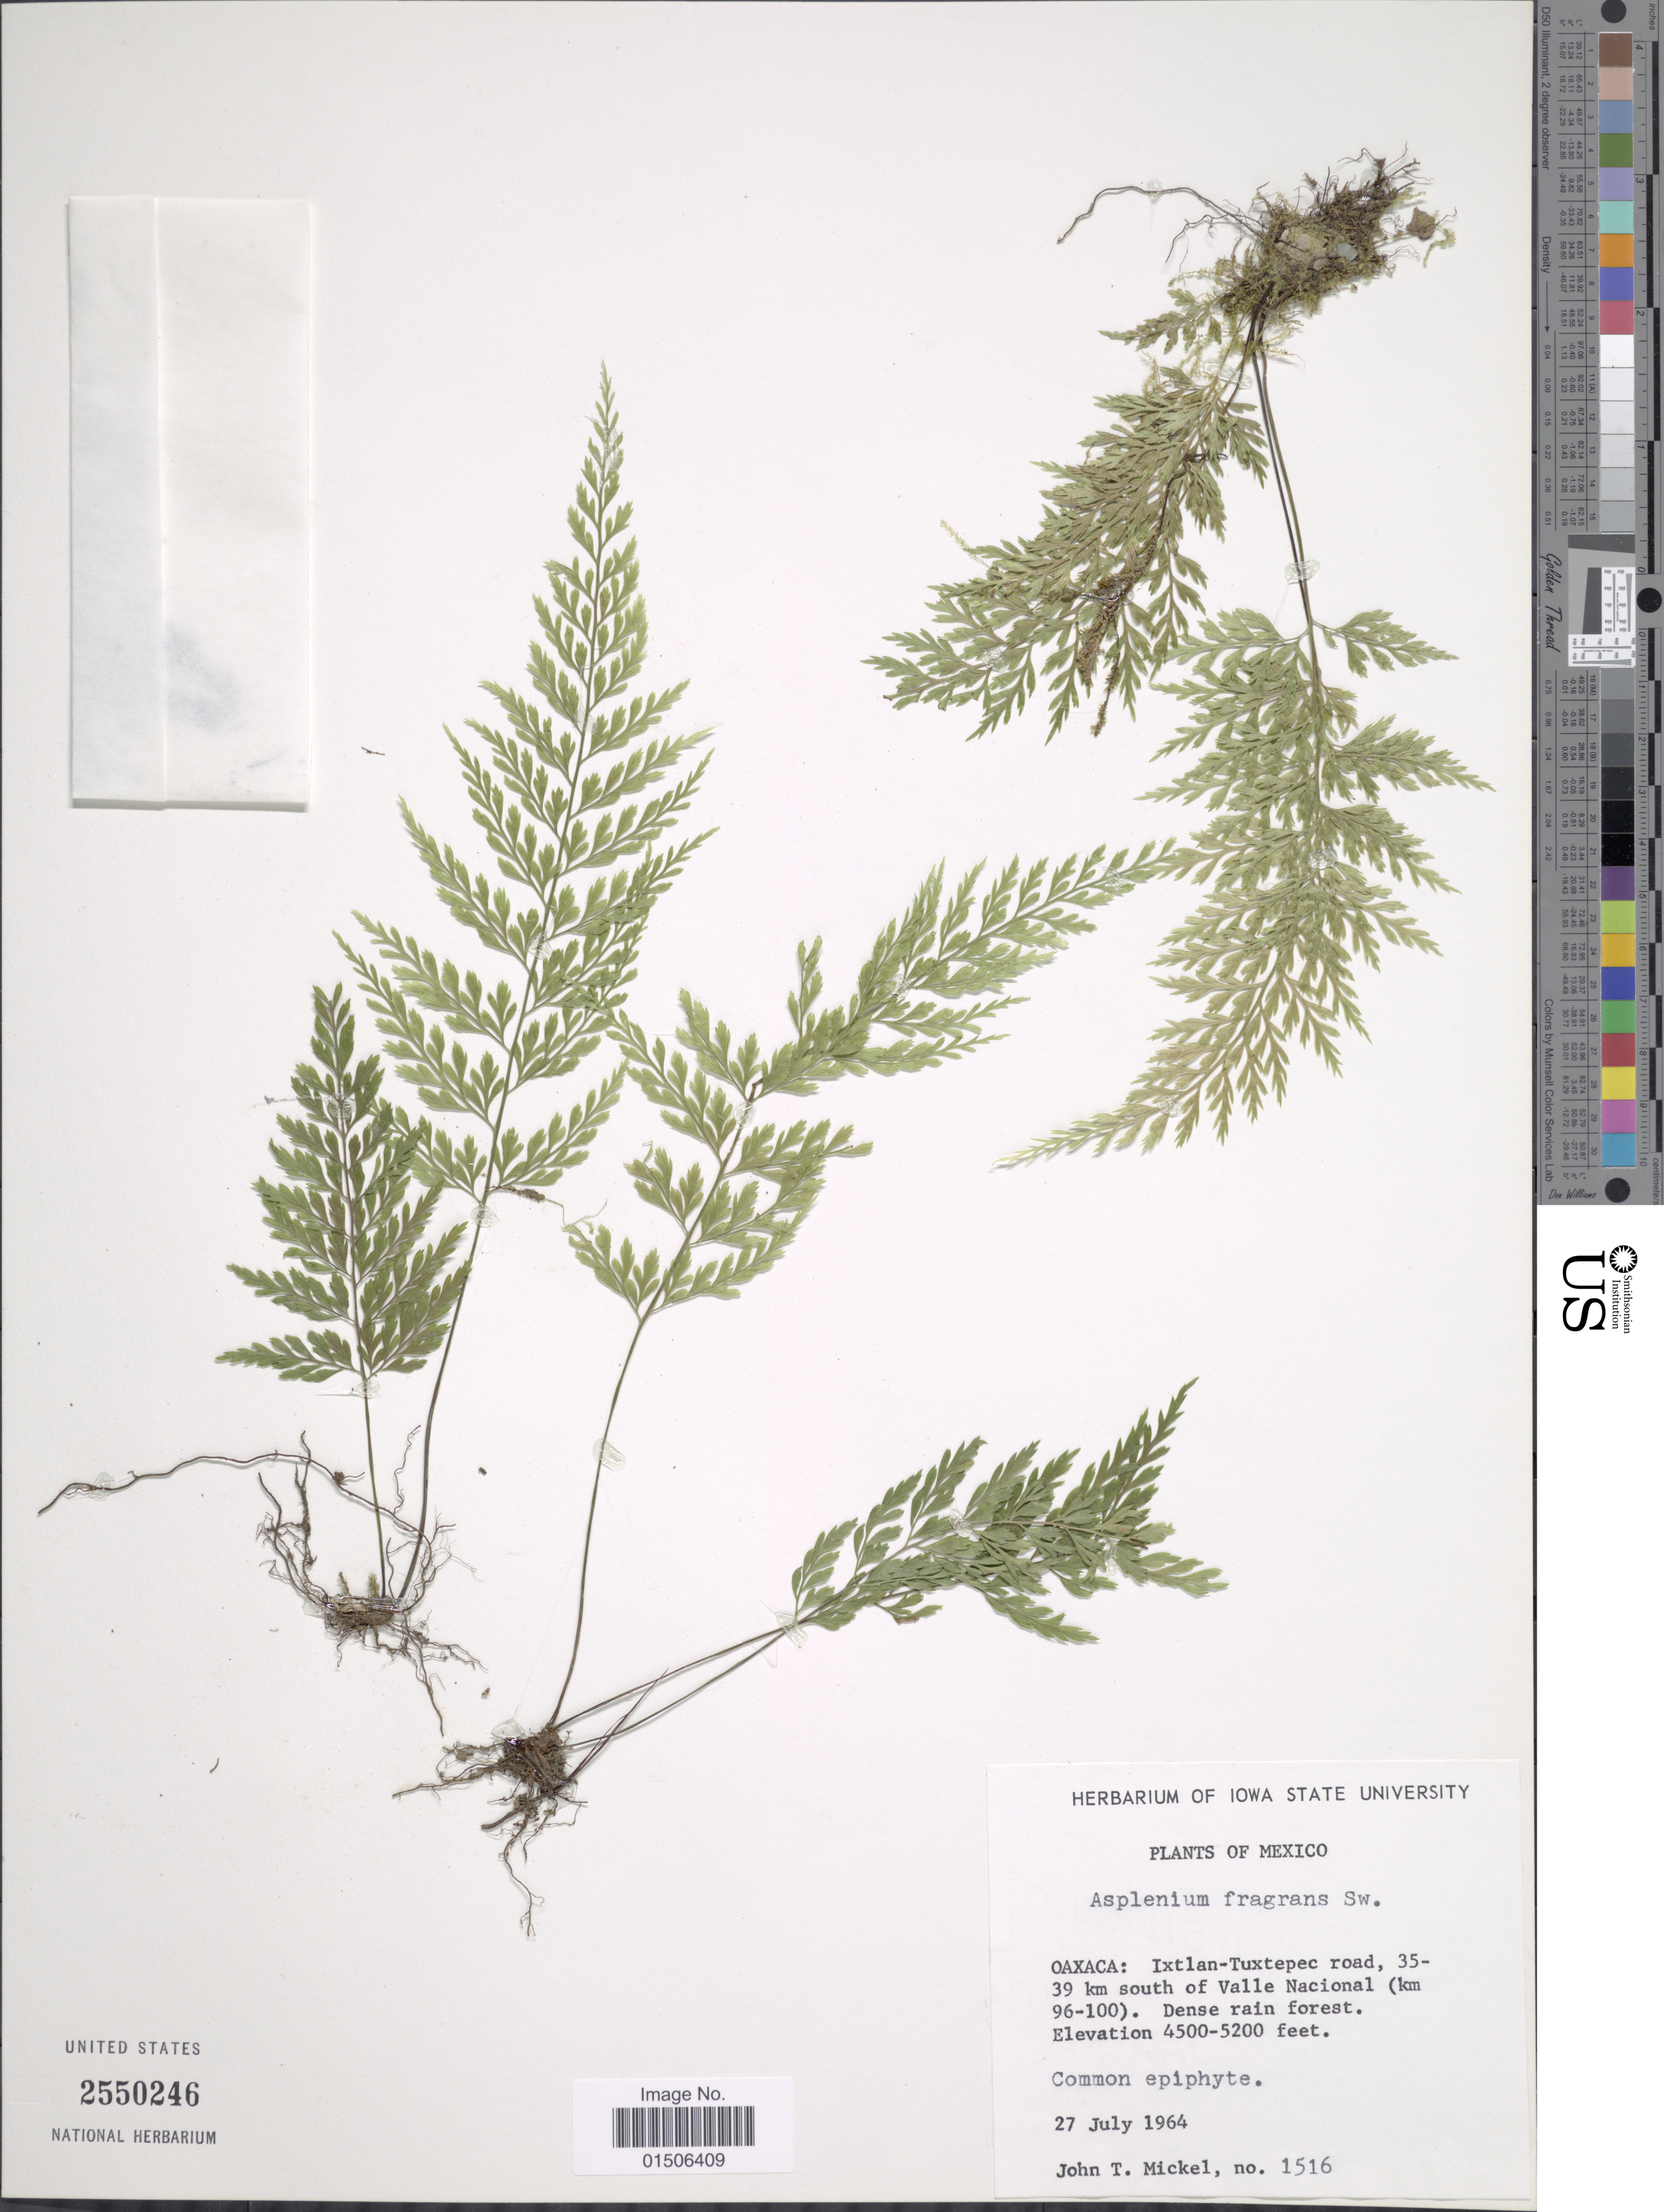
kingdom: Plantae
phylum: Tracheophyta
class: Polypodiopsida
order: Polypodiales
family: Aspleniaceae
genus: Asplenium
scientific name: Asplenium fragrans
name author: Sw.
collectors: J. T. Mickel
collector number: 1516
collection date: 1964-07-27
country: Mexico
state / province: Oaxaca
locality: Ixtlan-Tuxtepec road, 35-39 km south of Valle Nacional (km 96-100)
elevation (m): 1372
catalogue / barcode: US 2550246